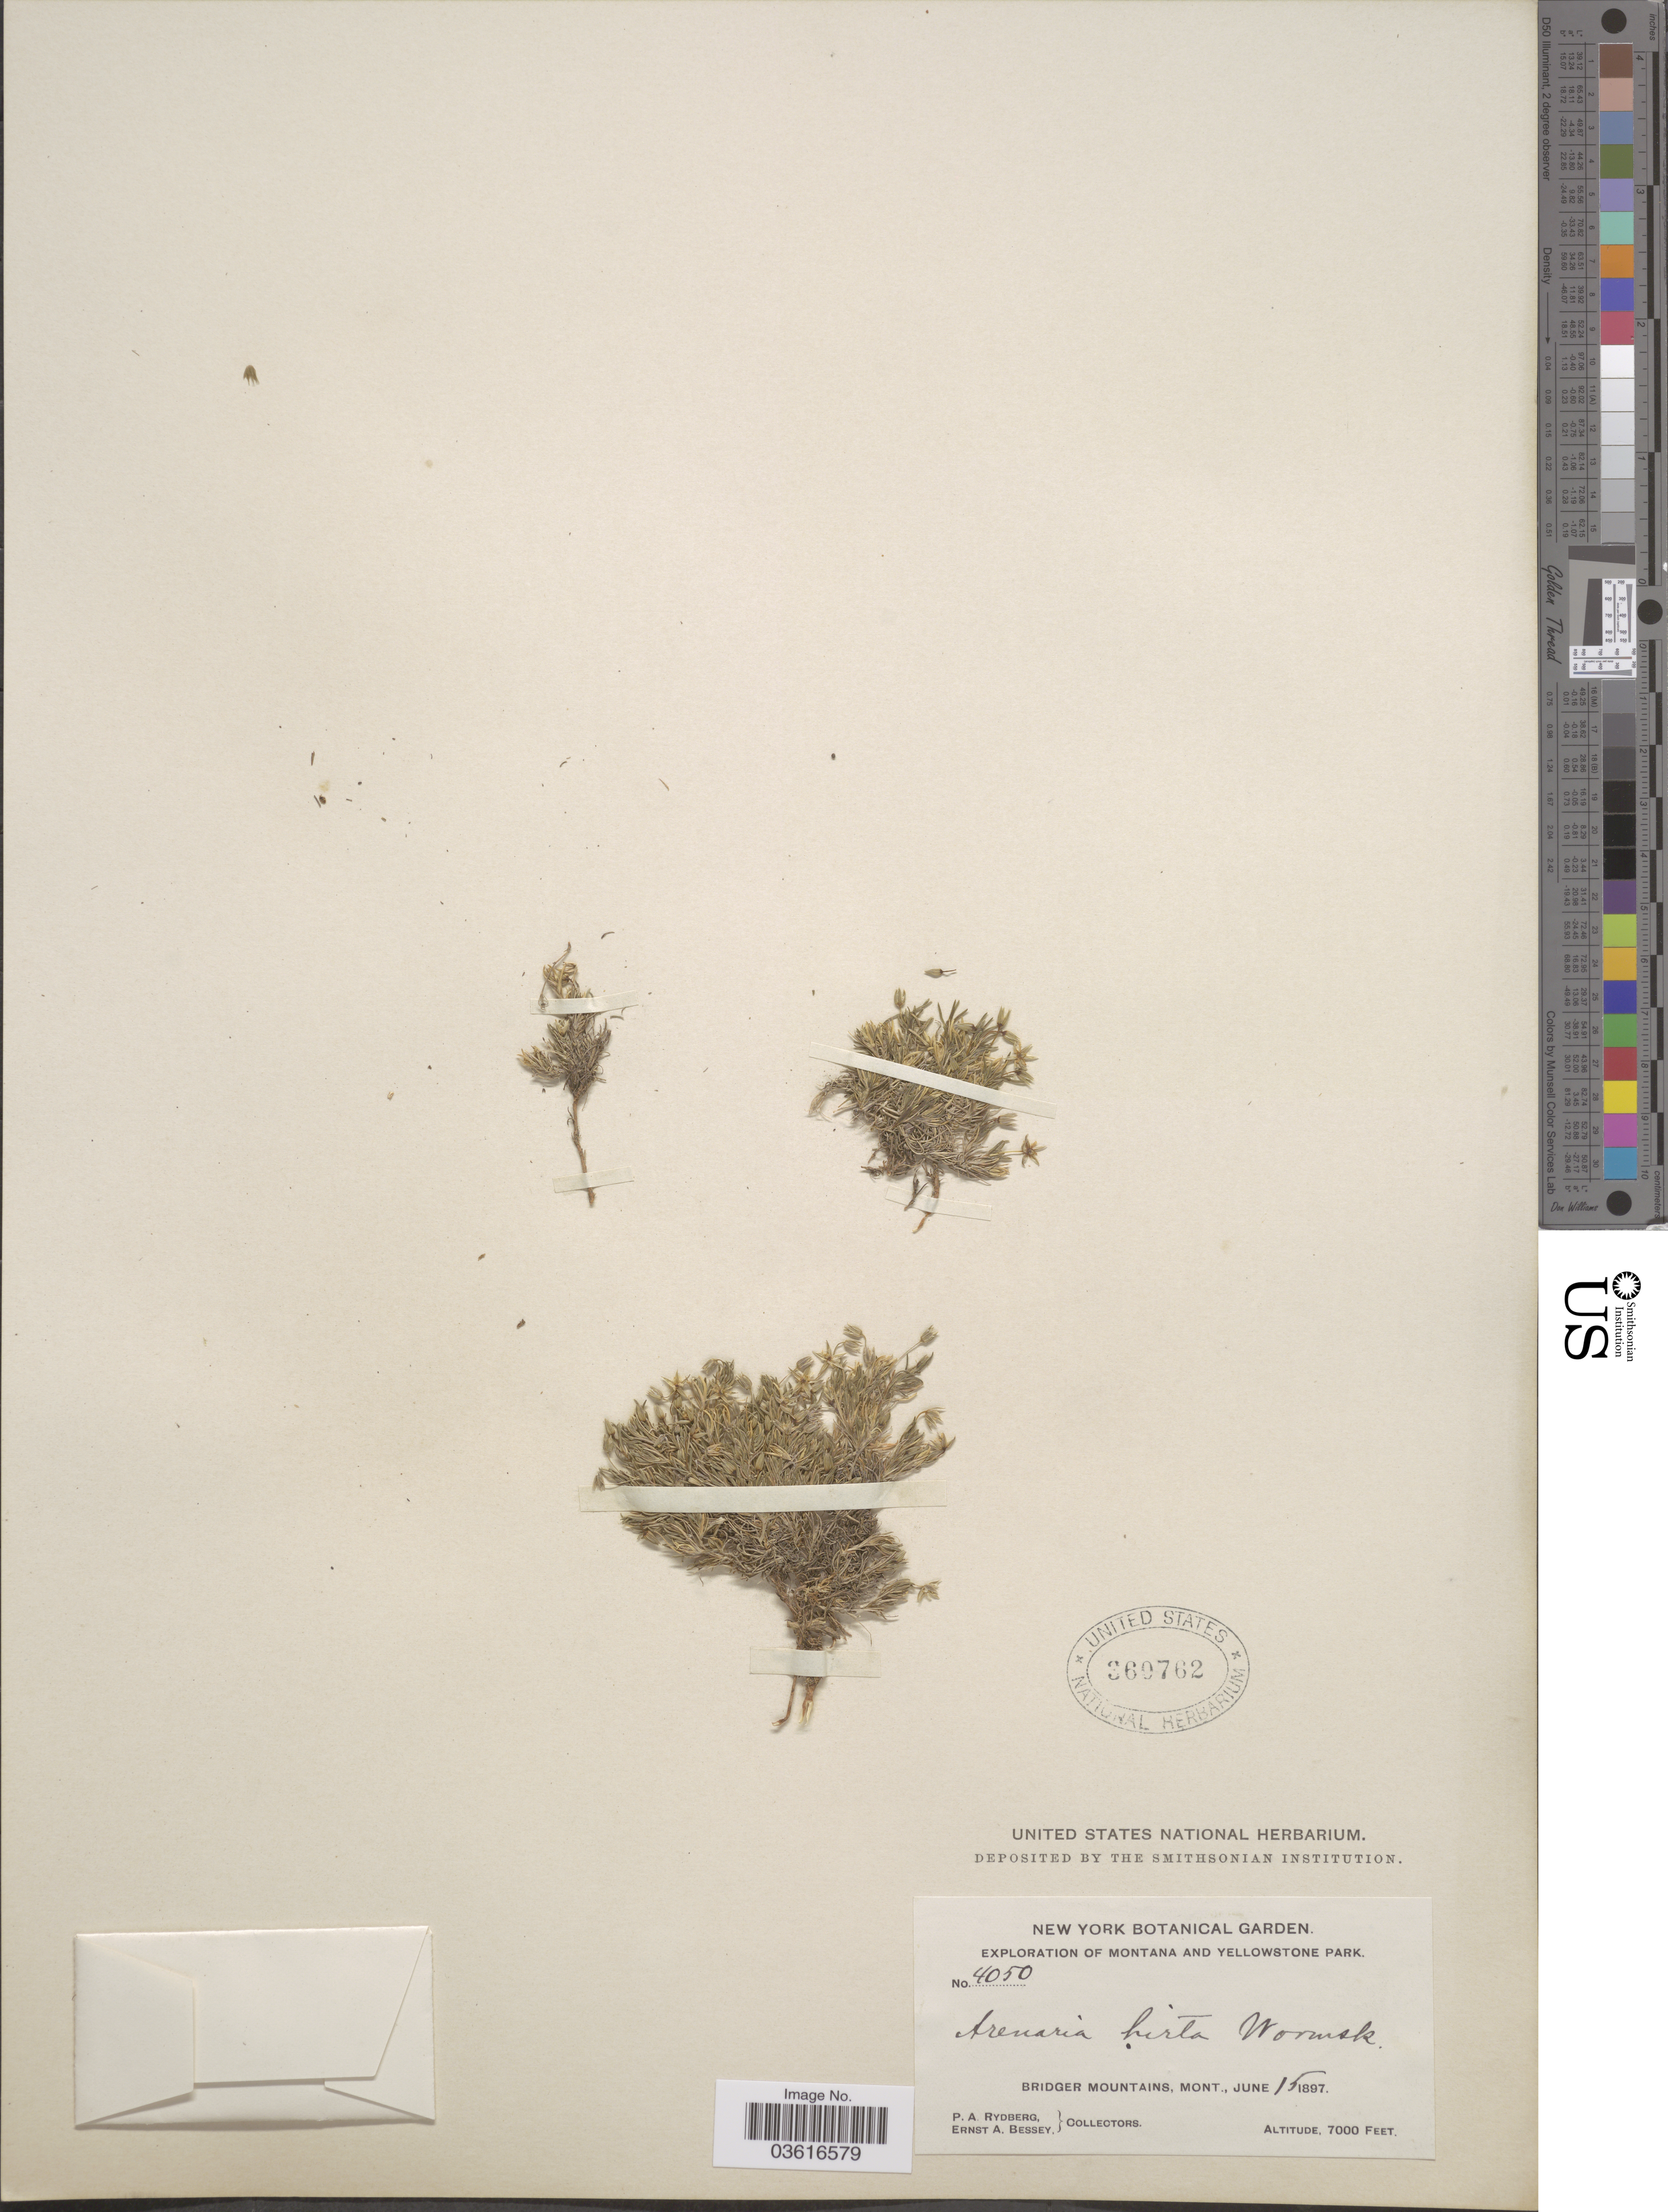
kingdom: Plantae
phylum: Tracheophyta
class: Magnoliopsida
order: Caryophyllales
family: Caryophyllaceae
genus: Minuartia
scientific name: Minuartia propinqua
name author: (Richardson) House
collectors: P. A. Rydberg & E. A. Bessey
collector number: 4050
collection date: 1897-06-15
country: United States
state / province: Montana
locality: Bridger Mountains.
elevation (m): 2134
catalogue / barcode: US 360762